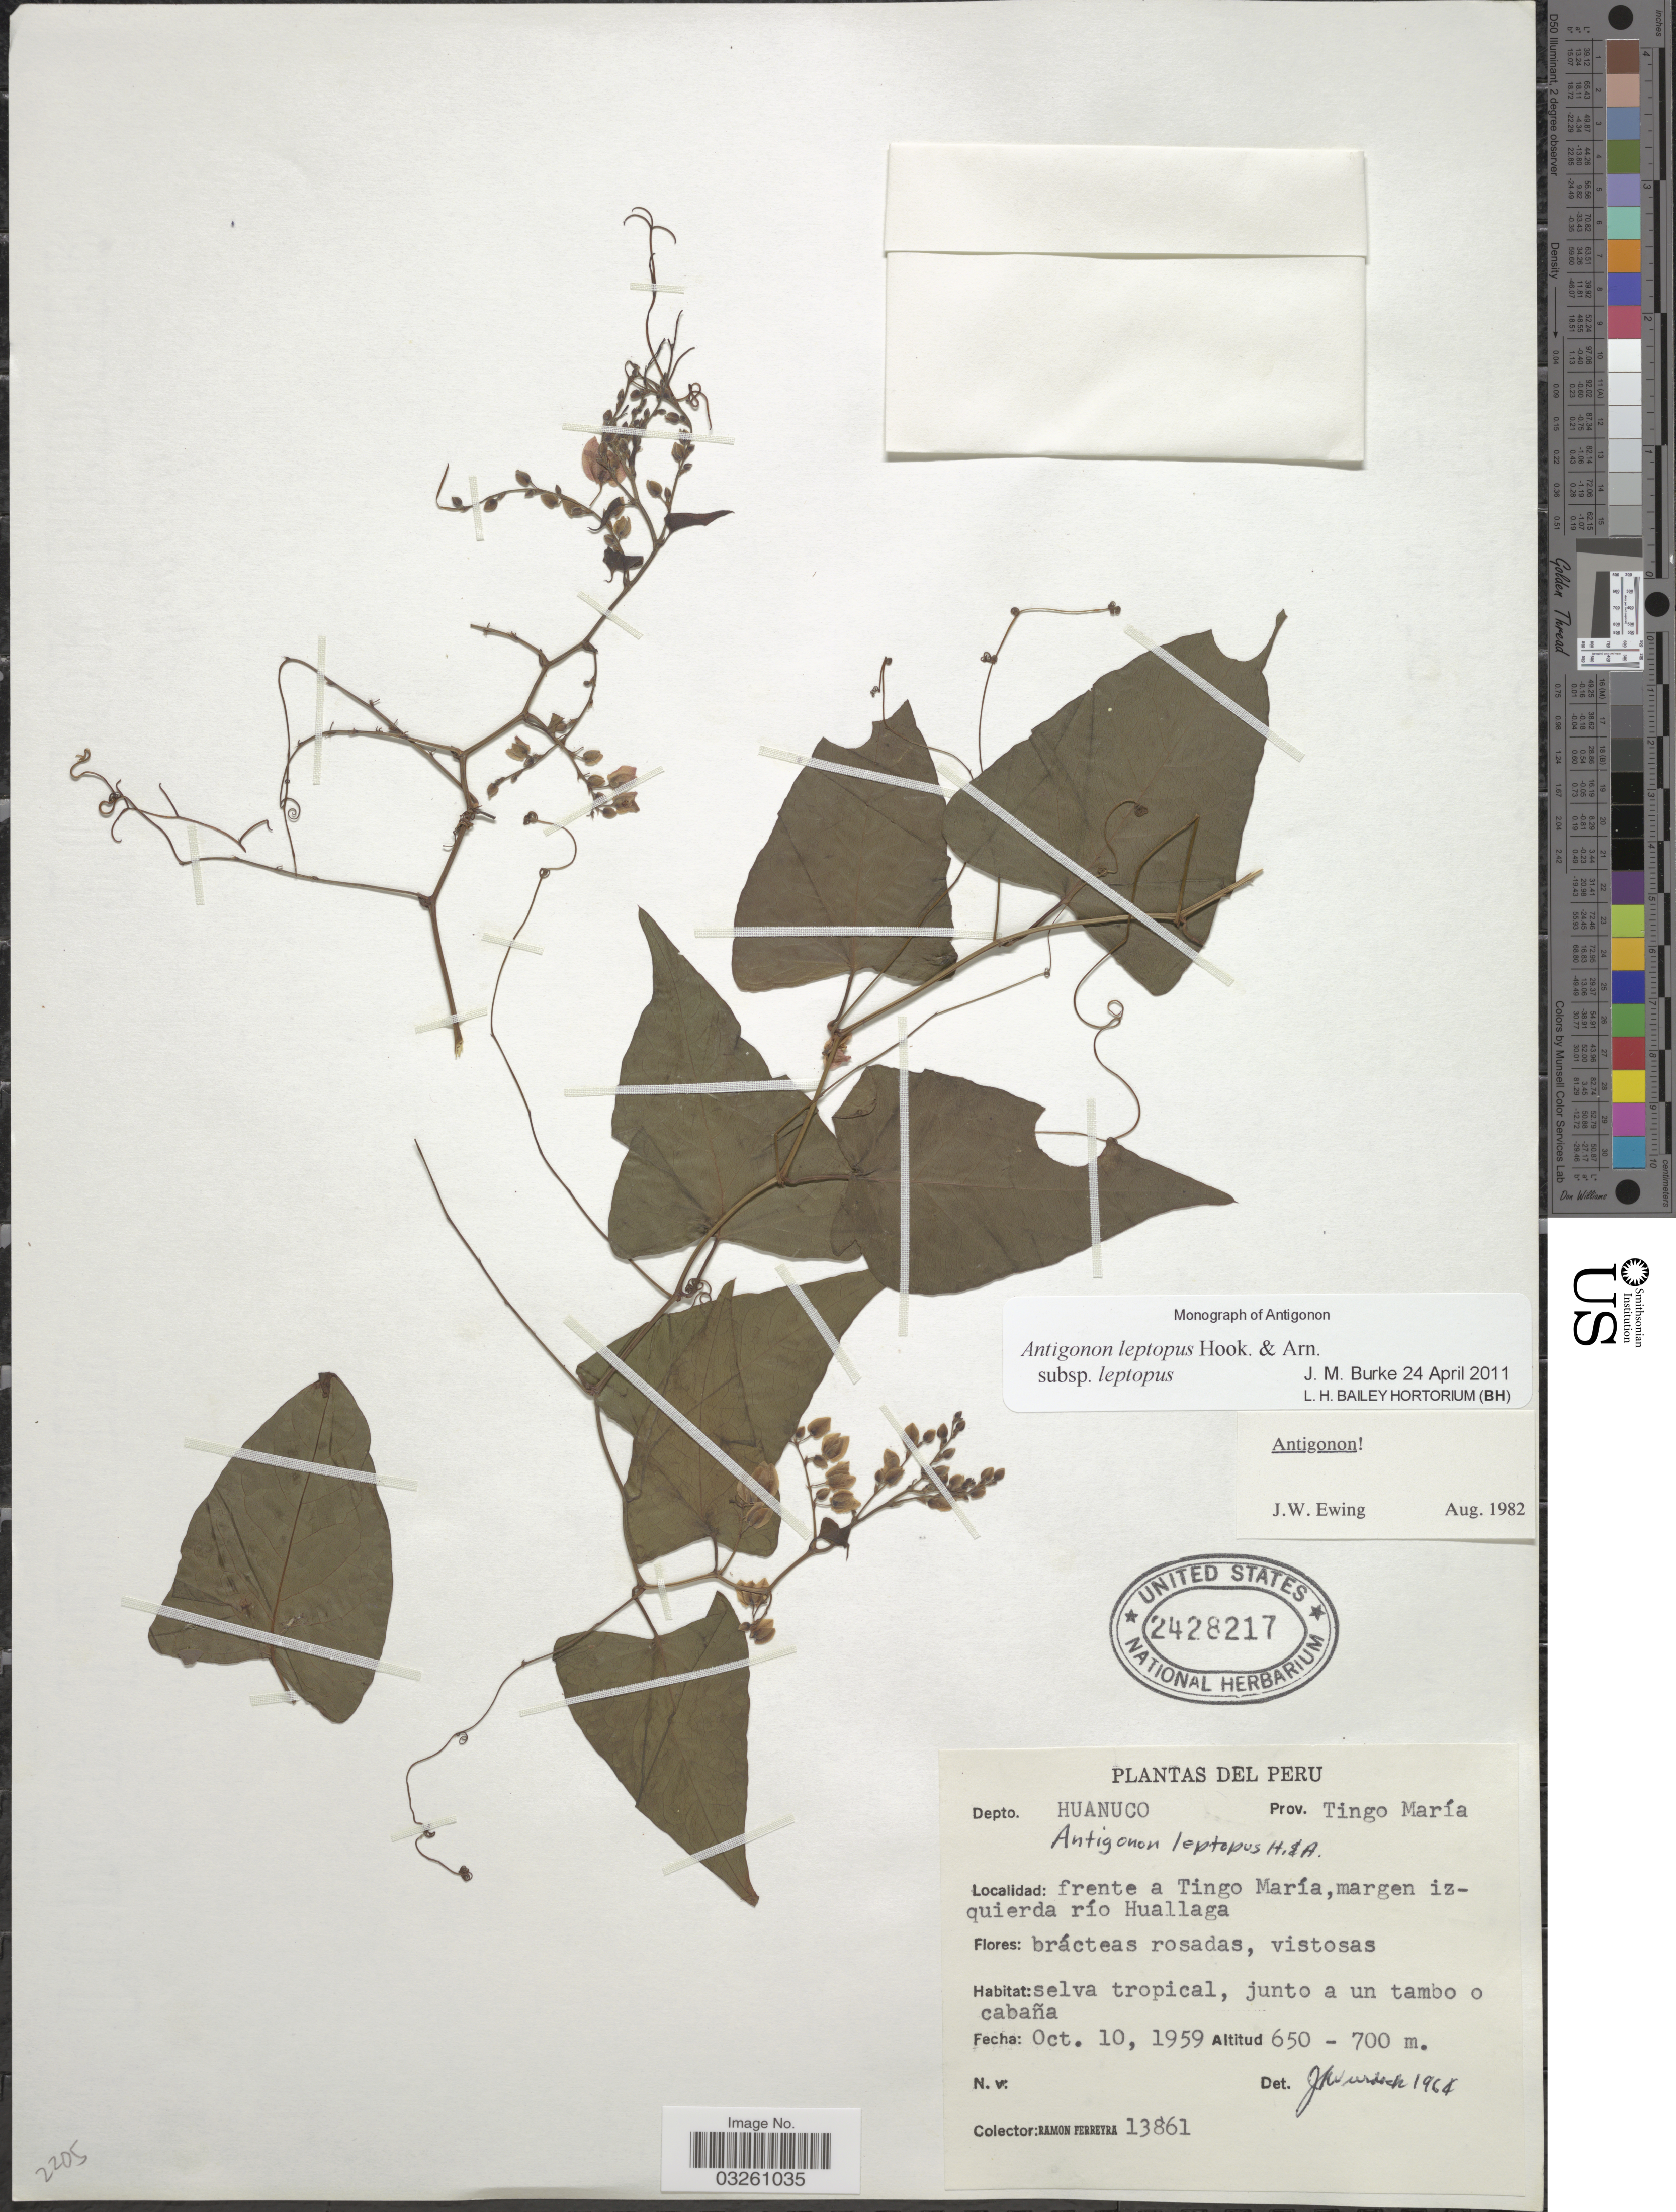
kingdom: Plantae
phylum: Tracheophyta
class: Magnoliopsida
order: Caryophyllales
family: Polygonaceae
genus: Antigonon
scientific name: Antigonon leptopus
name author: Hook. & Arn.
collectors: R. A. Ferreyra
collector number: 13861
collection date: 1959-10-10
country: Peru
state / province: Huánuco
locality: Depto. Huanuco. Prov. Tingo María. Frente a Tingo María, margen izquierda río Huallaga.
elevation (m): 650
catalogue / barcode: US 2428217